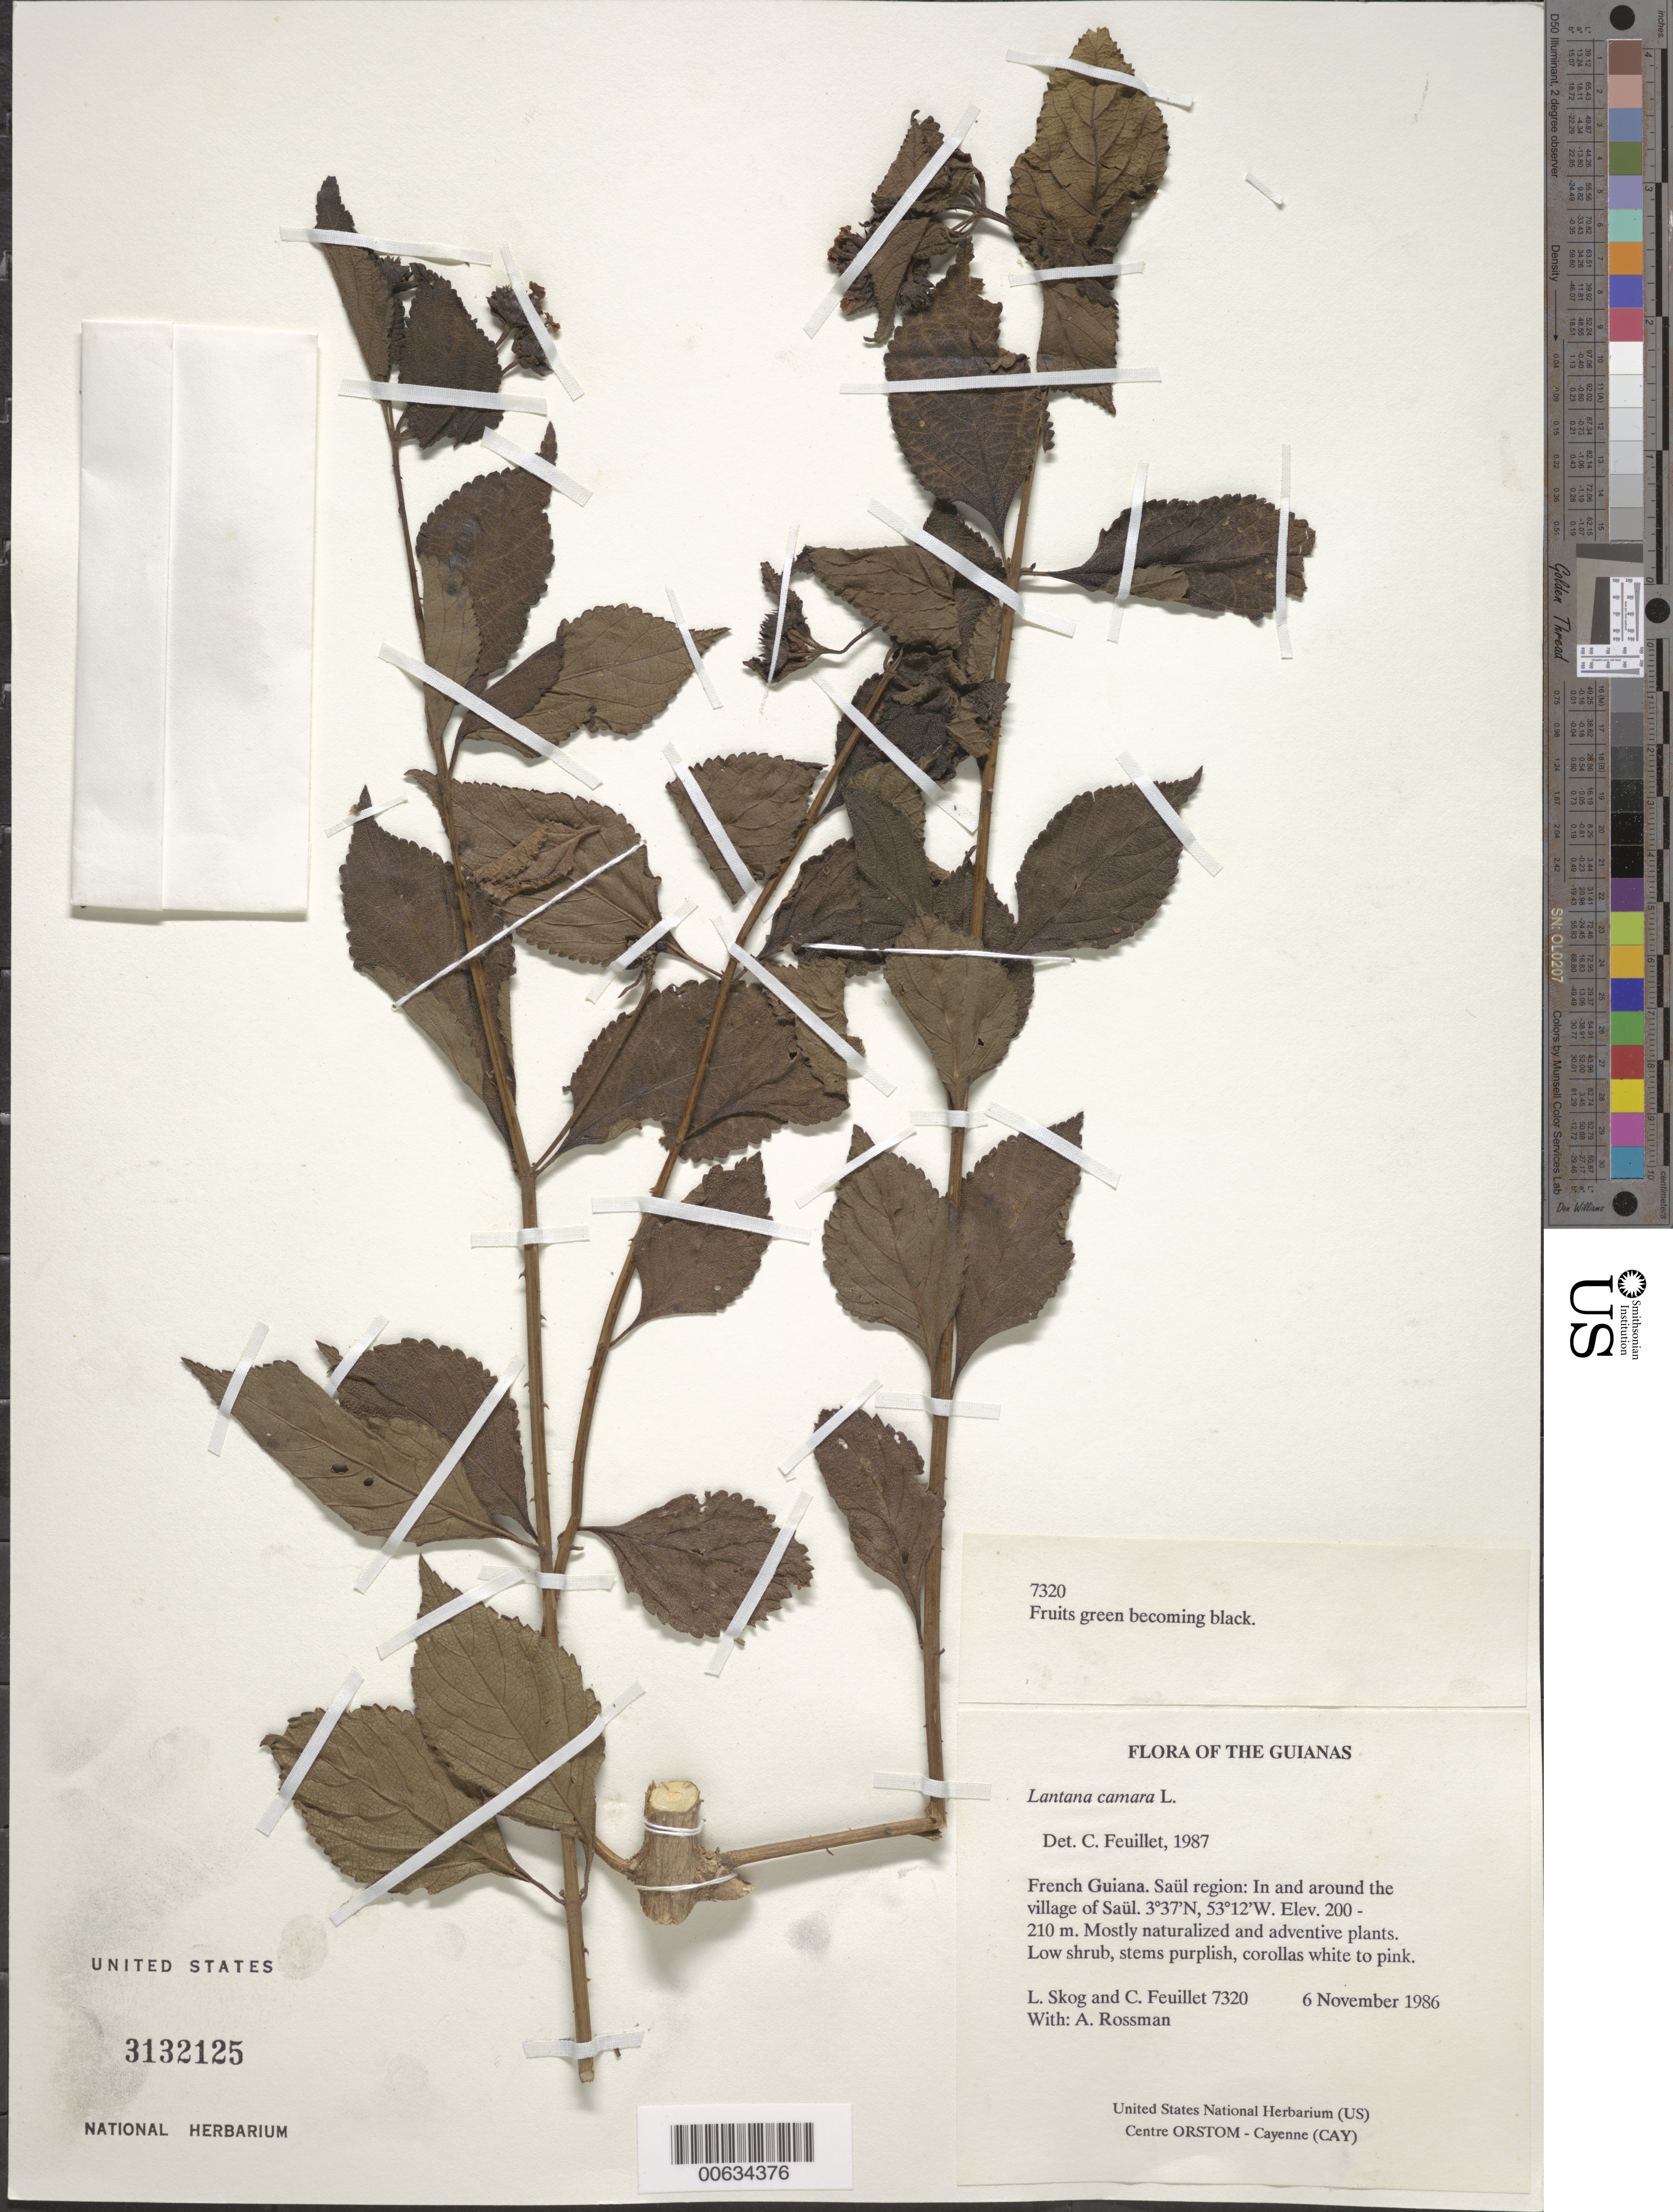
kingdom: Plantae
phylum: Tracheophyta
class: Magnoliopsida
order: Lamiales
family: Verbenaceae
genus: Lantana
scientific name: Lantana camara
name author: L.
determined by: Feuillet, C.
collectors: L. E. Skog, C. Feuillet & A. Rossman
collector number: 7320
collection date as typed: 6 November 1986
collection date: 1986-11-06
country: French Guiana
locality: Saül. In and around the village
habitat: Mostly naturalized and adventive plants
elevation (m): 200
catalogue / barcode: US 3132125